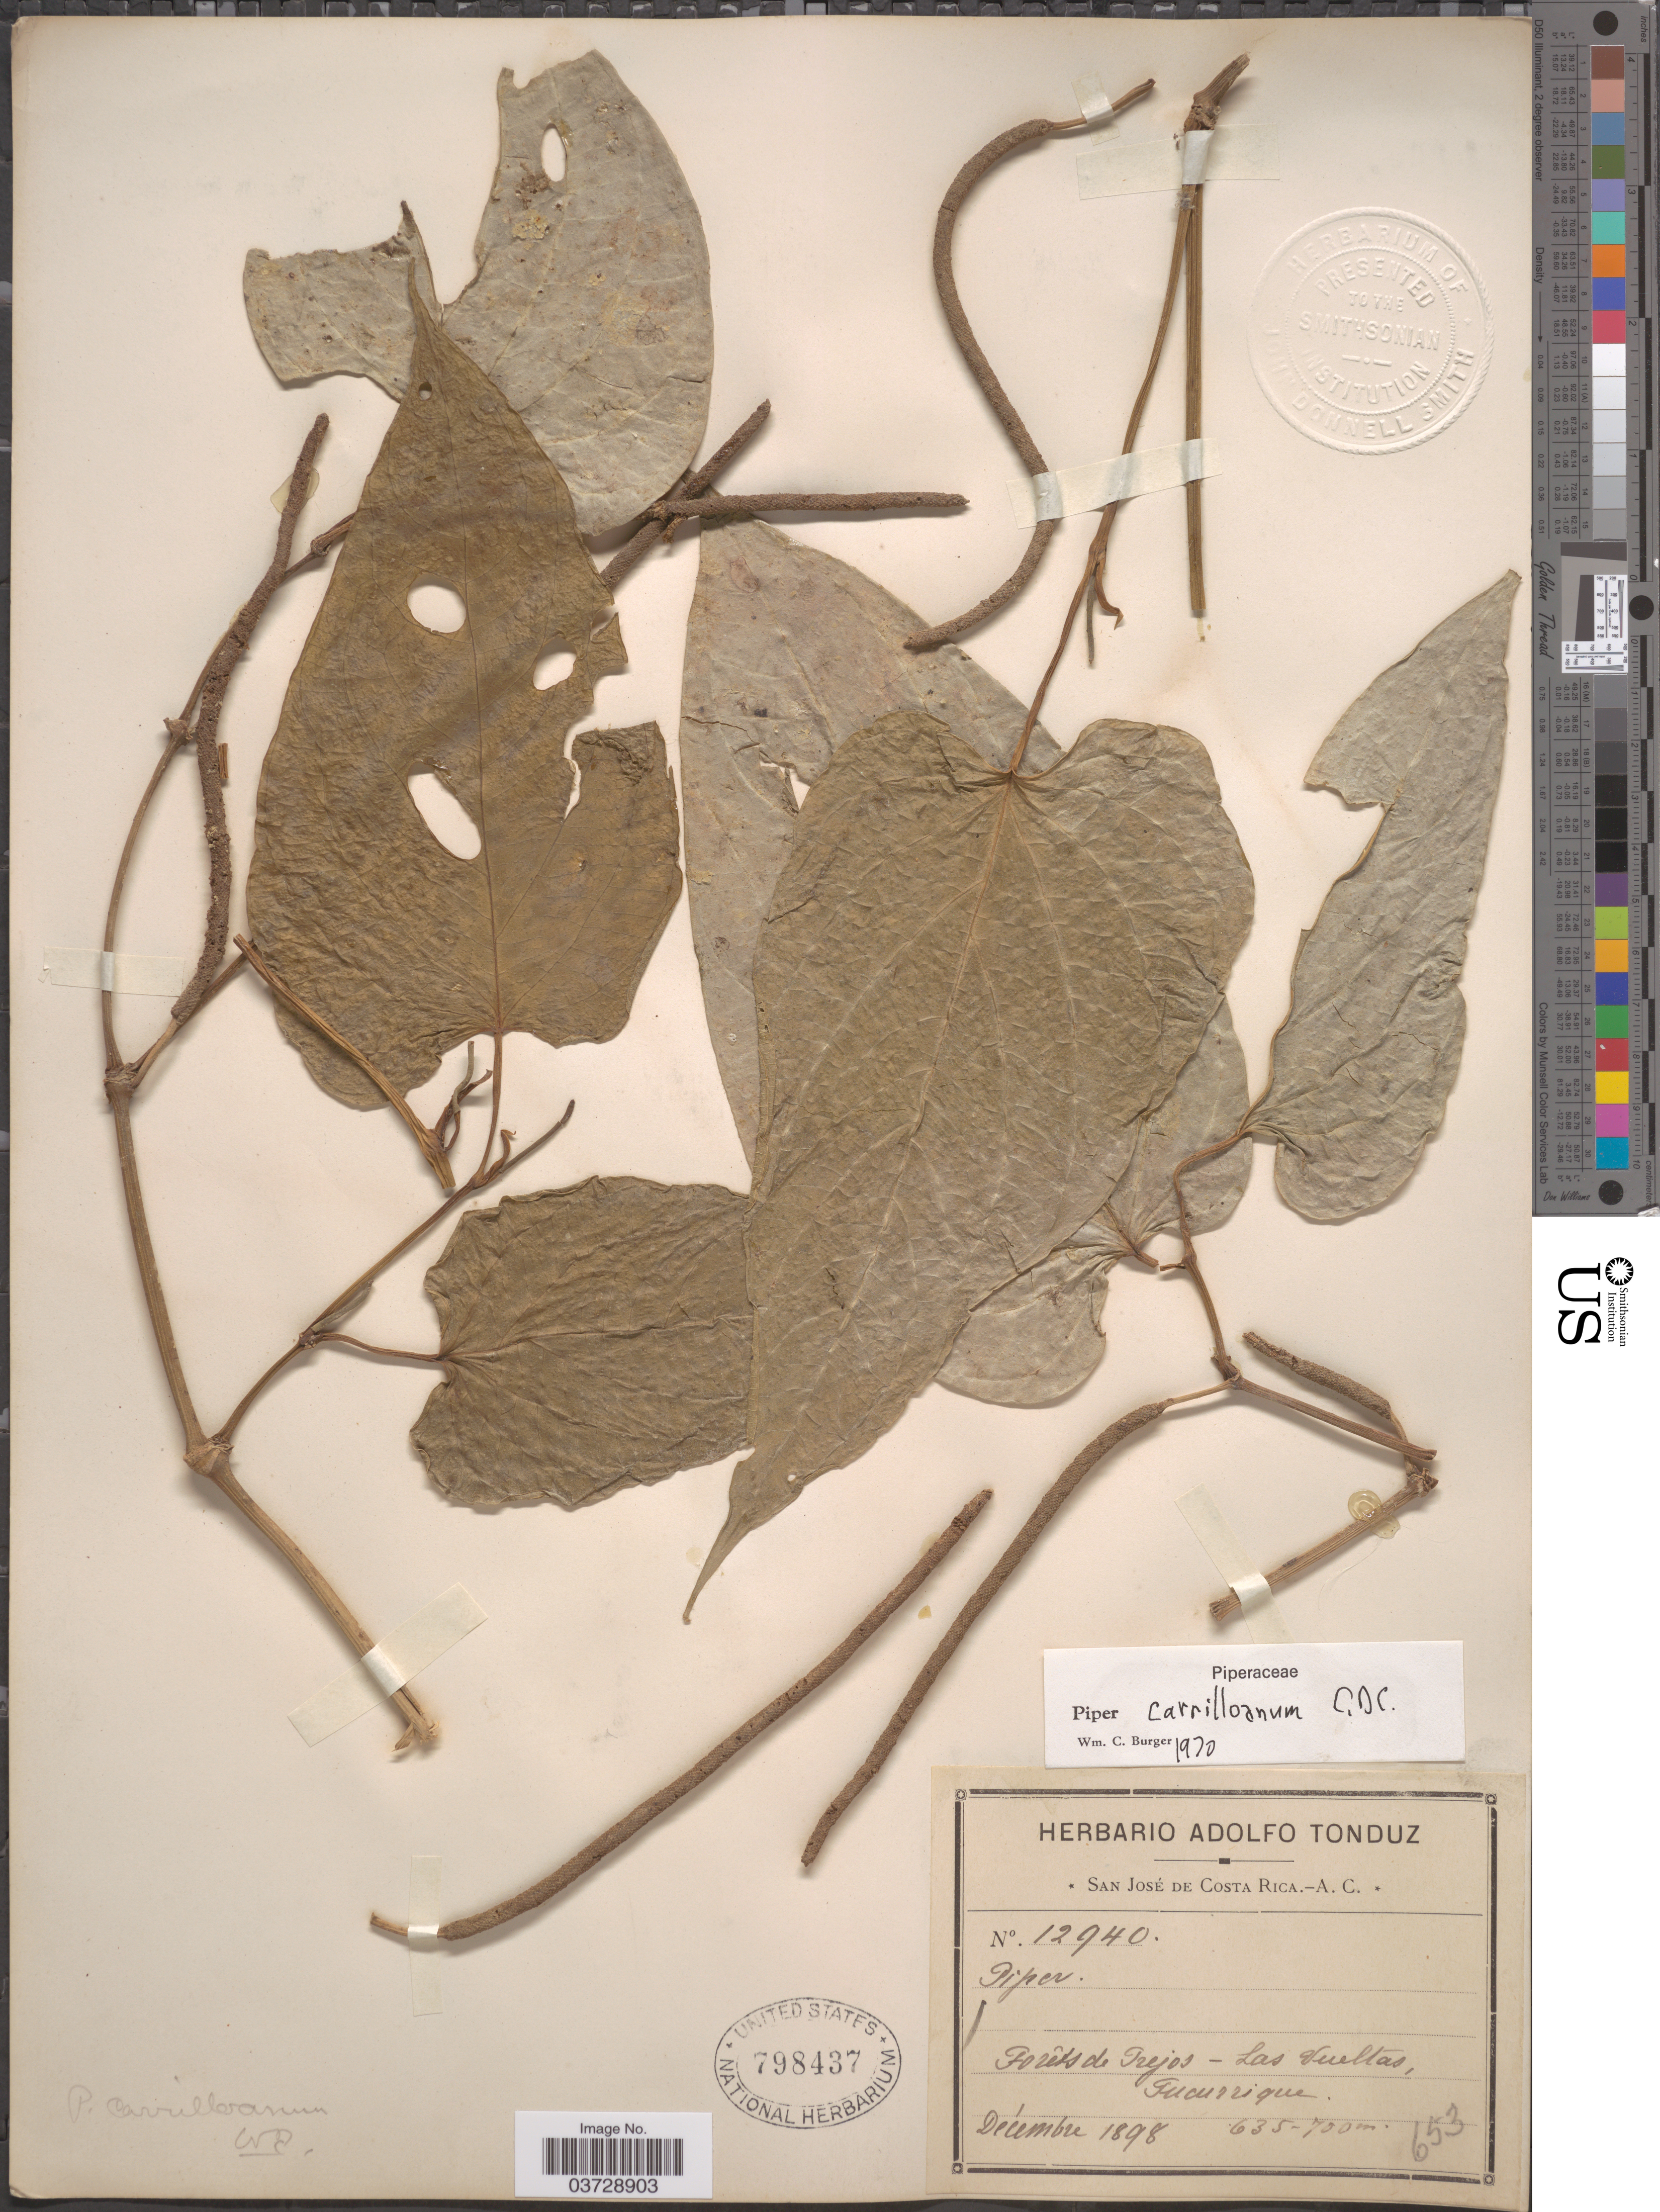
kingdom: Plantae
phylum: Tracheophyta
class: Magnoliopsida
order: Piperales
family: Piperaceae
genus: Piper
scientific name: Piper carrilloanum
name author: C. DC.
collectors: ex Herb. Adolfo Tonduz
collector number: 12940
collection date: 1898-12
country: Costa Rica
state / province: San José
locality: Forêts de Trejos- Las Vueltas, Tucurrique.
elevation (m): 635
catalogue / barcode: US 798437